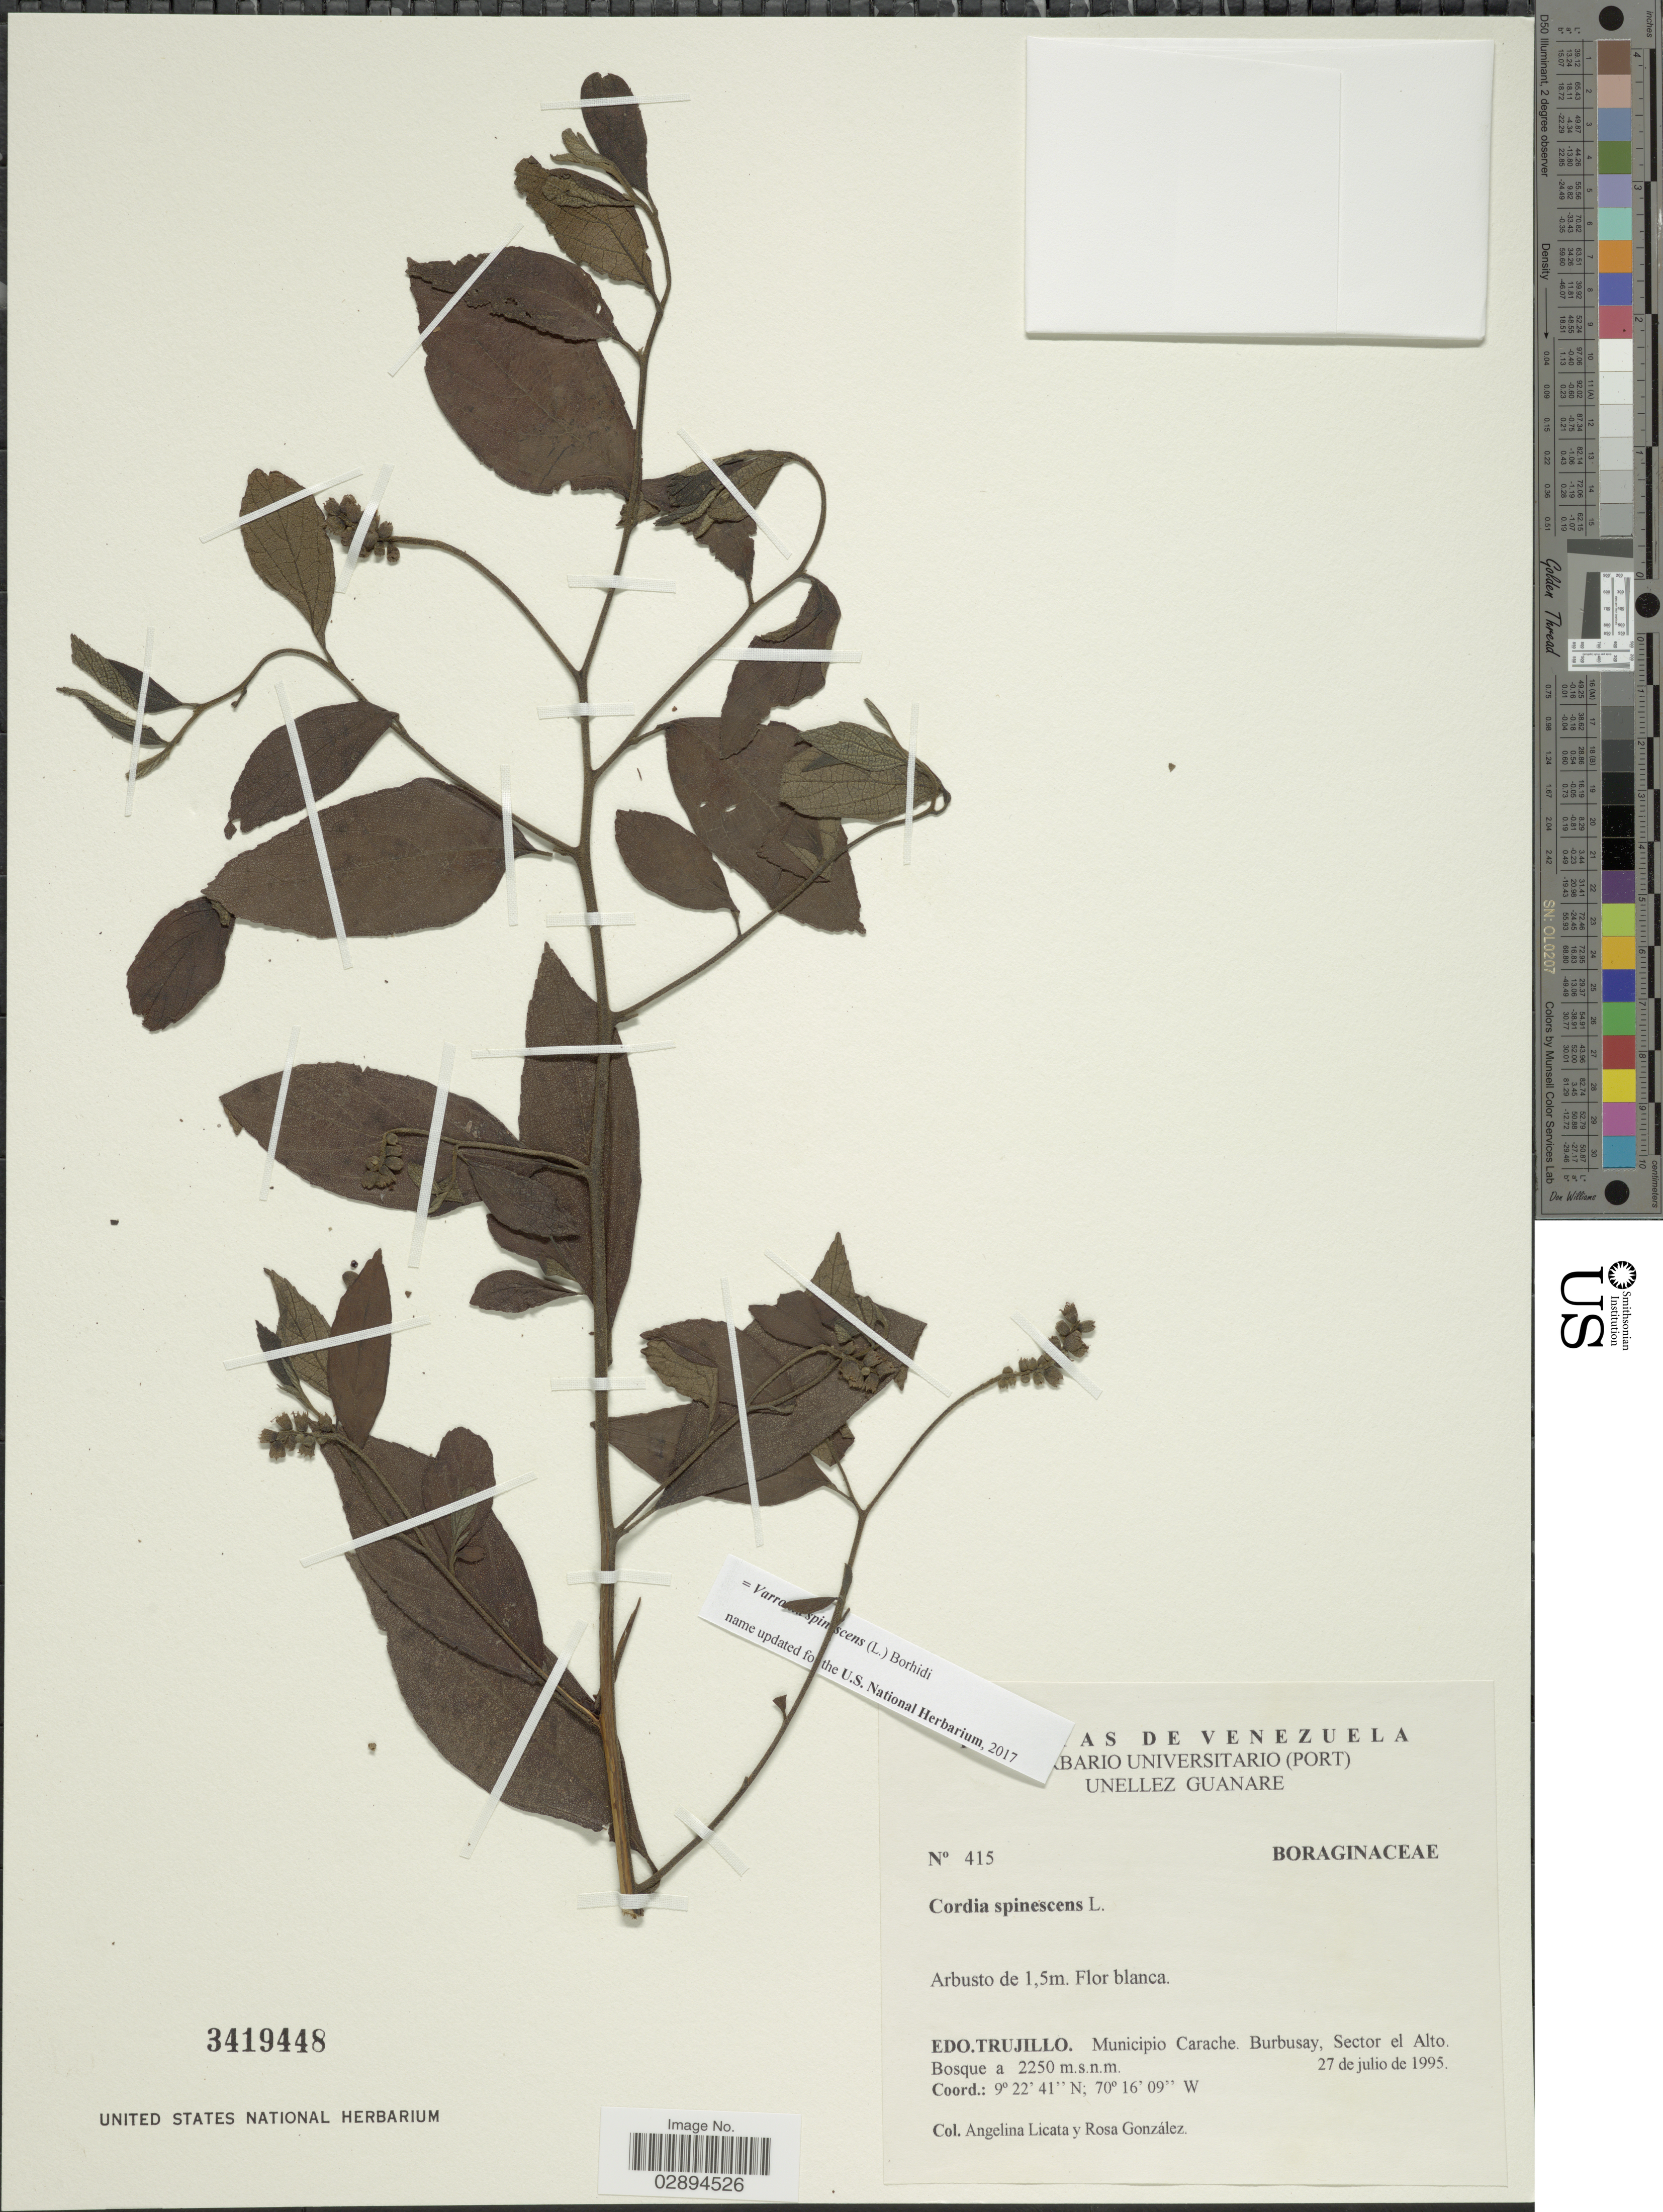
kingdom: Plantae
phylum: Tracheophyta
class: Magnoliopsida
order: Boraginales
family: Cordiaceae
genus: Varronia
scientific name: Varronia spinescens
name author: (L.) Borhidi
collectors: A. Licata & R. González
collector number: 415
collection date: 1995-07-27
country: Venezuela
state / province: Trujillo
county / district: Carache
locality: Burbusay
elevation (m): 2250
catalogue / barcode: US 3419448